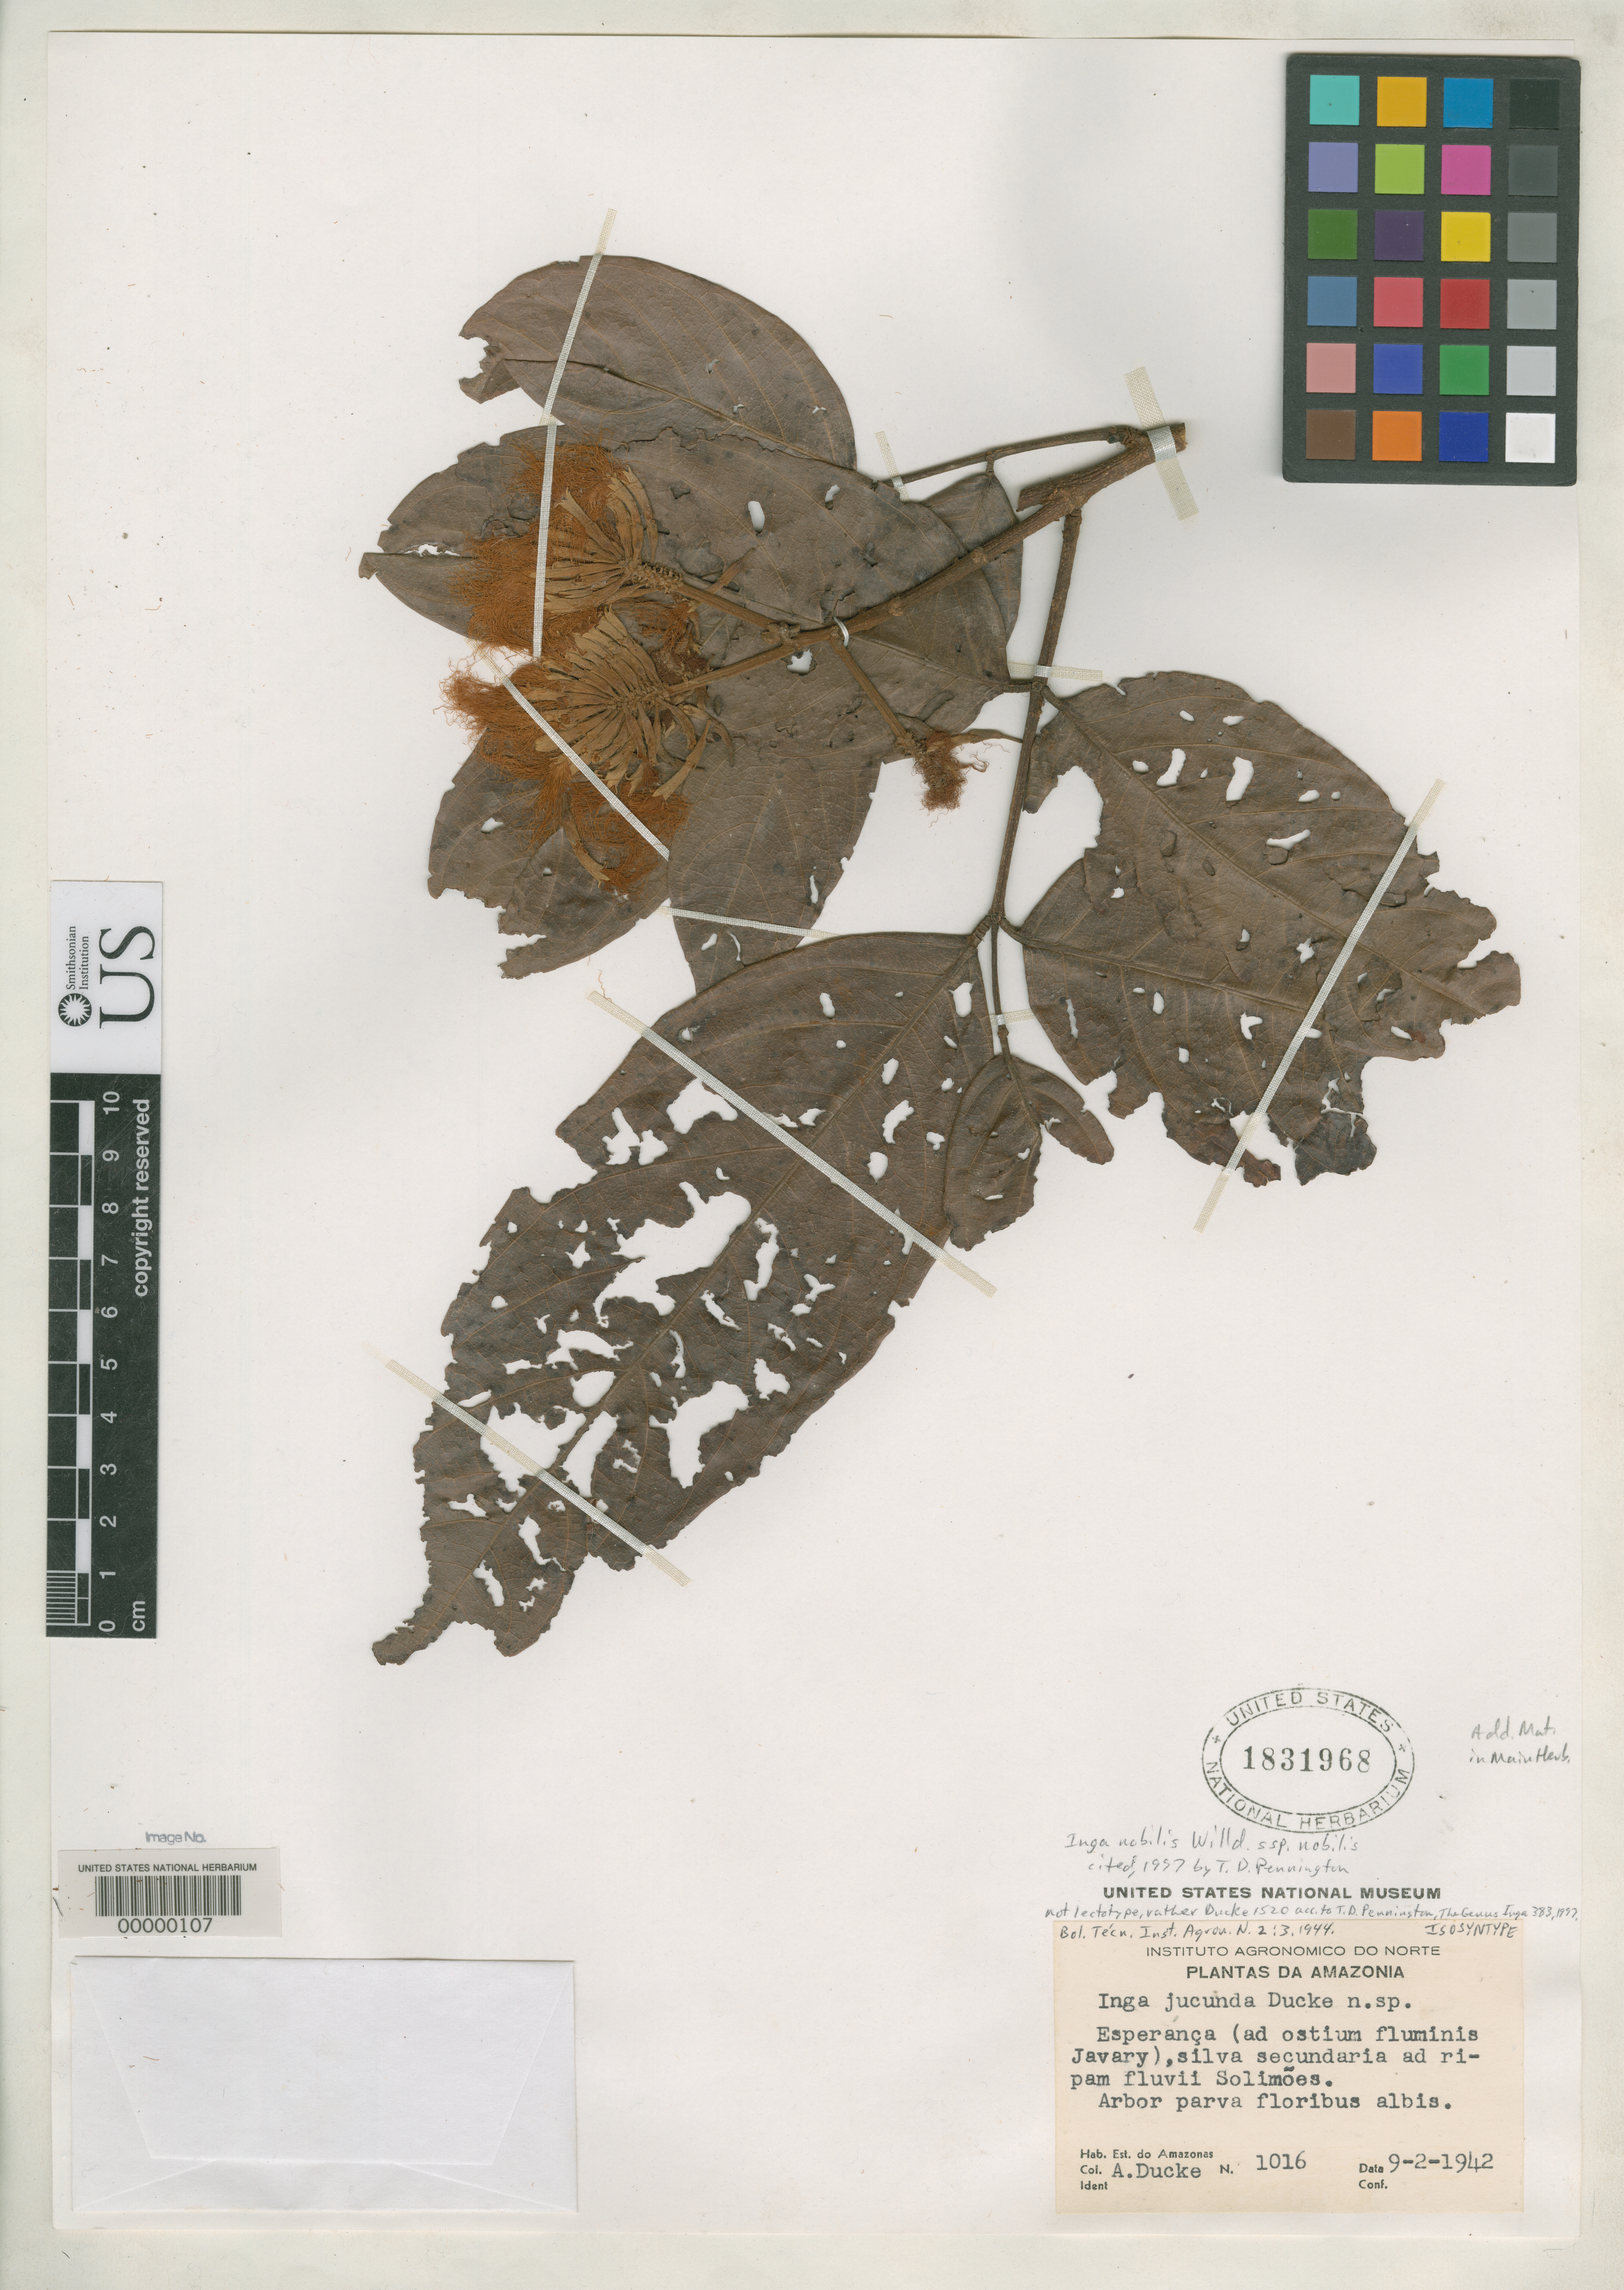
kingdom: Plantae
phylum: Tracheophyta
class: Magnoliopsida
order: Fabales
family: Fabaceae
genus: Inga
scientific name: Inga jucunda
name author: Ducke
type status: Isosyntype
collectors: A. Ducke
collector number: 1016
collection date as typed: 09 Feb 1942 or 02 Sep 1942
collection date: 1942-02-09 or 1942-09-02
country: Brazil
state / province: Amazonas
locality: Esperanca, ad ostium fluminis Javary, silva Secundaria ad ripam fluvii Solimoes.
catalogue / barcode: US 1831968